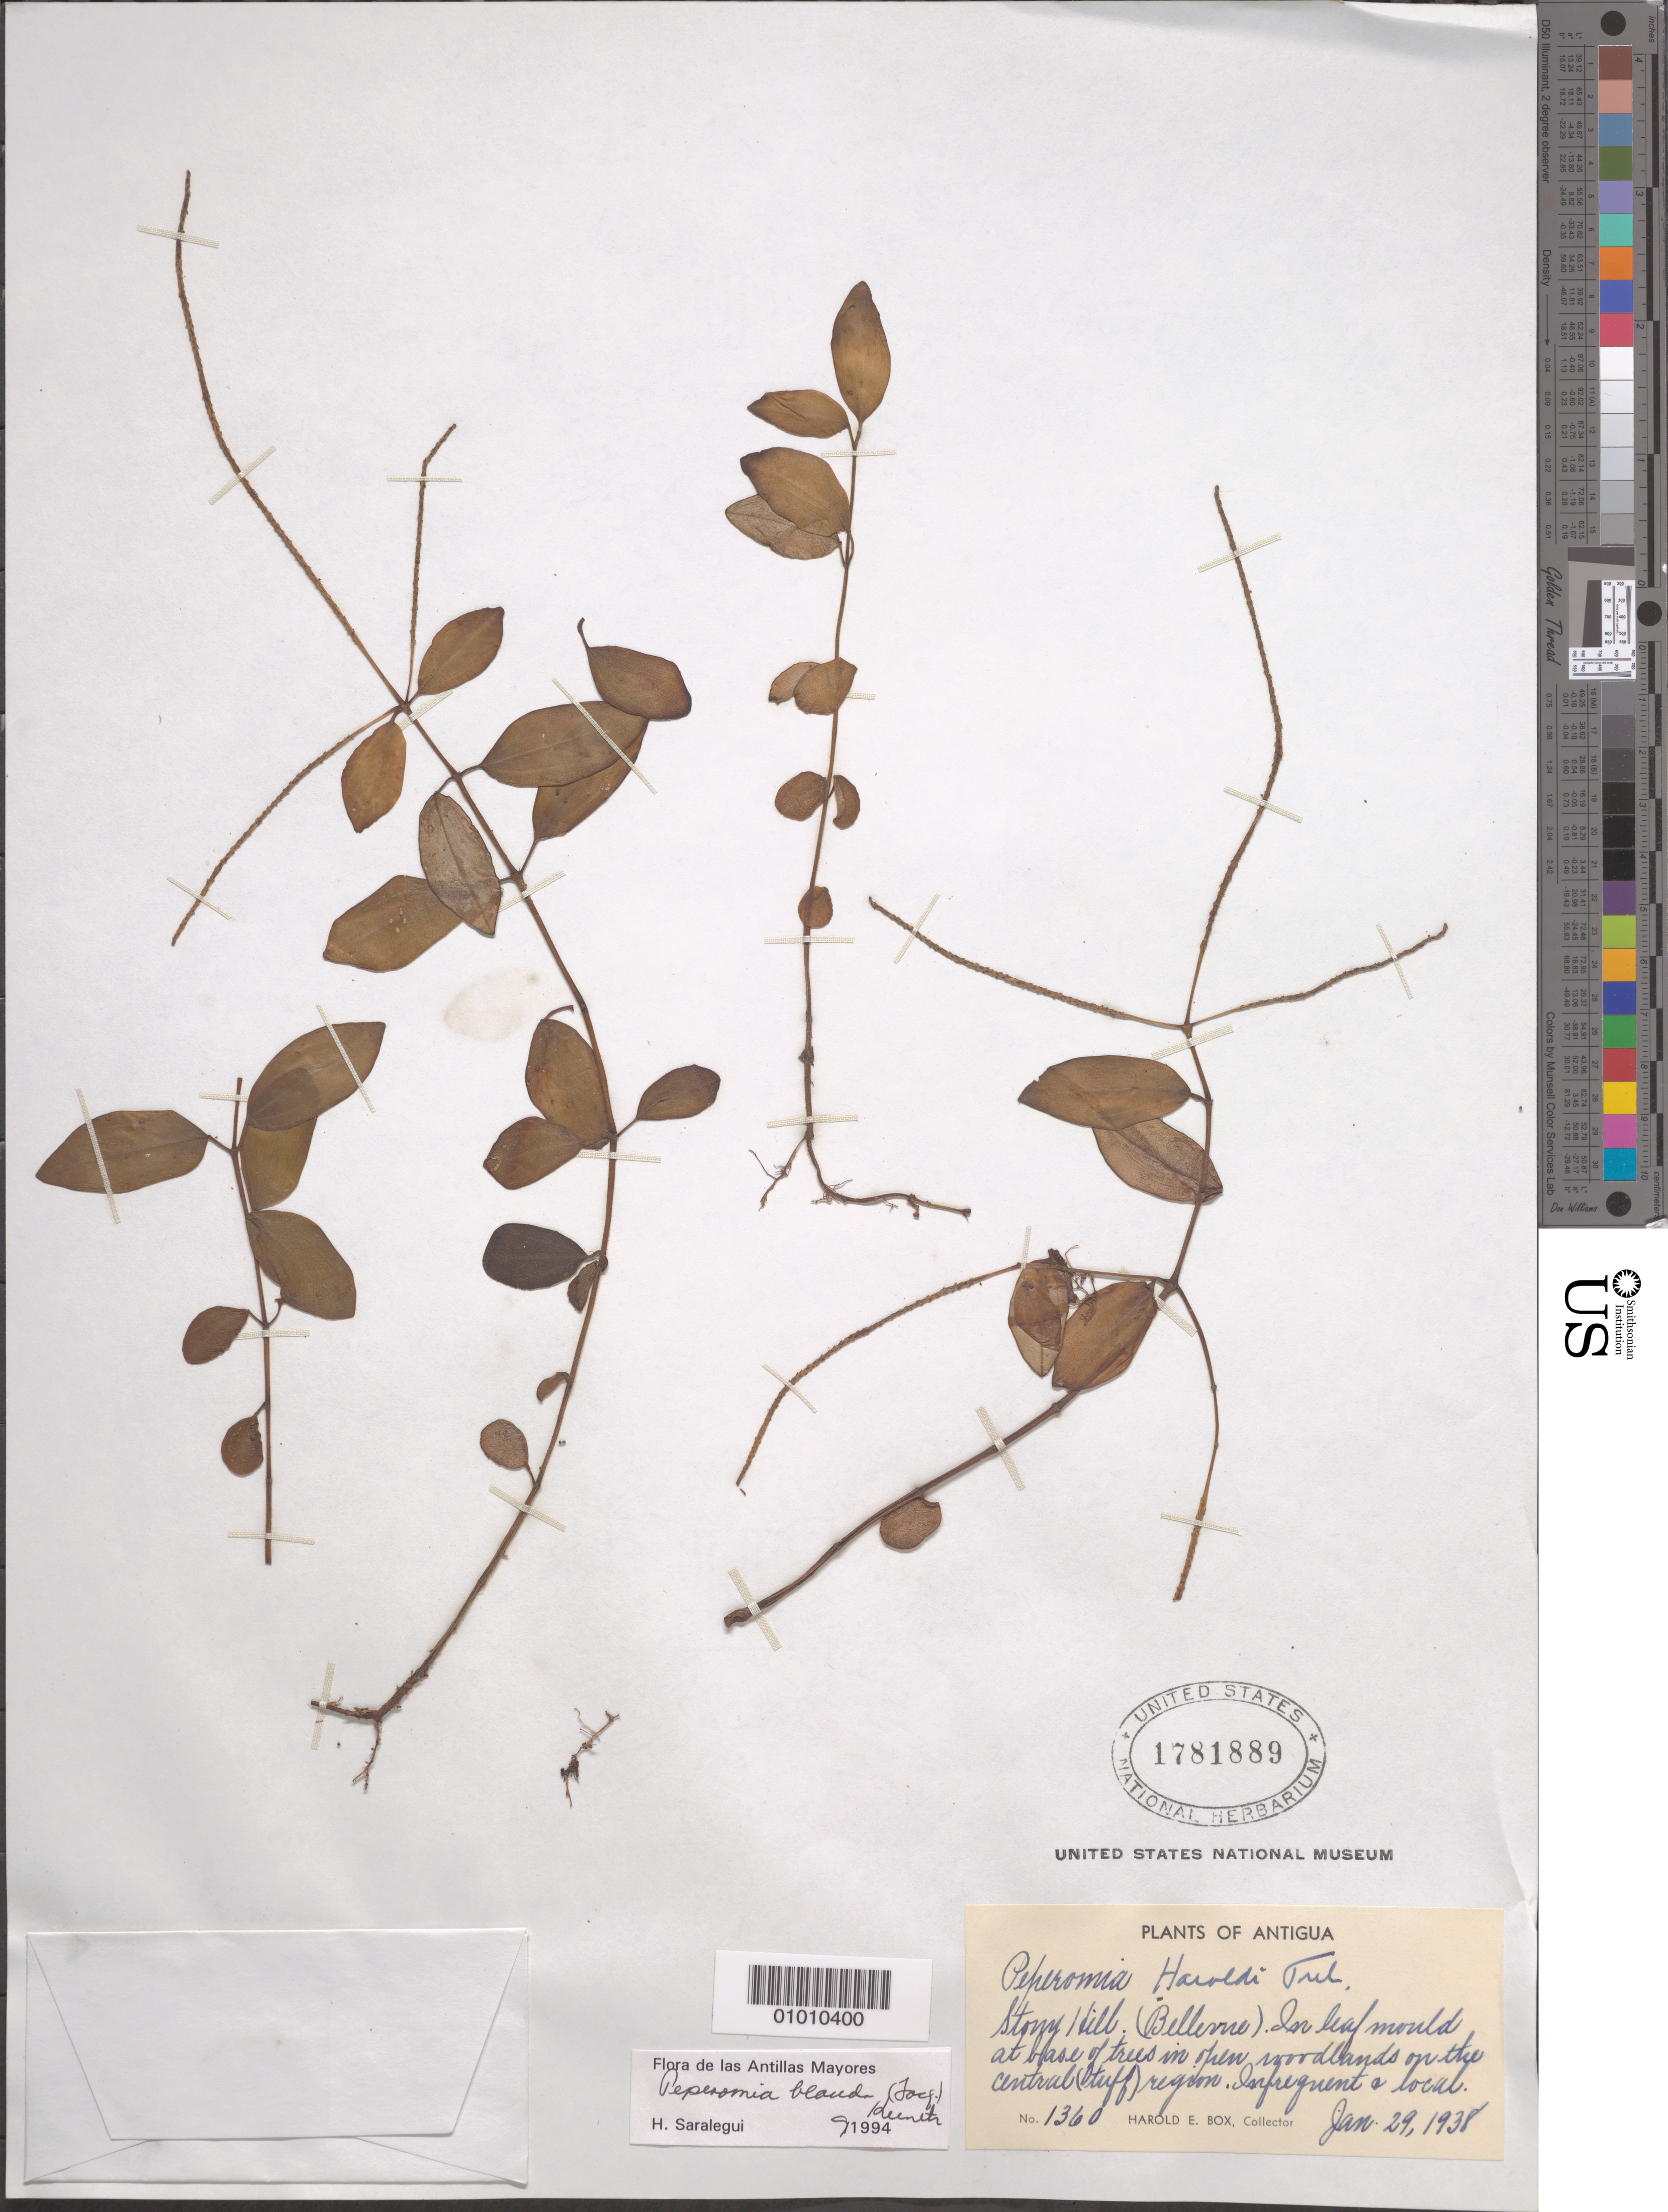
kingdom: Plantae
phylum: Tracheophyta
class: Magnoliopsida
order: Piperales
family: Piperaceae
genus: Peperomia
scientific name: Peperomia haroldi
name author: Trel.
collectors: H. E. Box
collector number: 1360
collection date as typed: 29 Jan 1938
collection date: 1938-01-29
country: Antigua and Barbuda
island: Antigua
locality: Stony hill. in leaf mound at tree base in open woodland on the central region.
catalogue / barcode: US 1781889